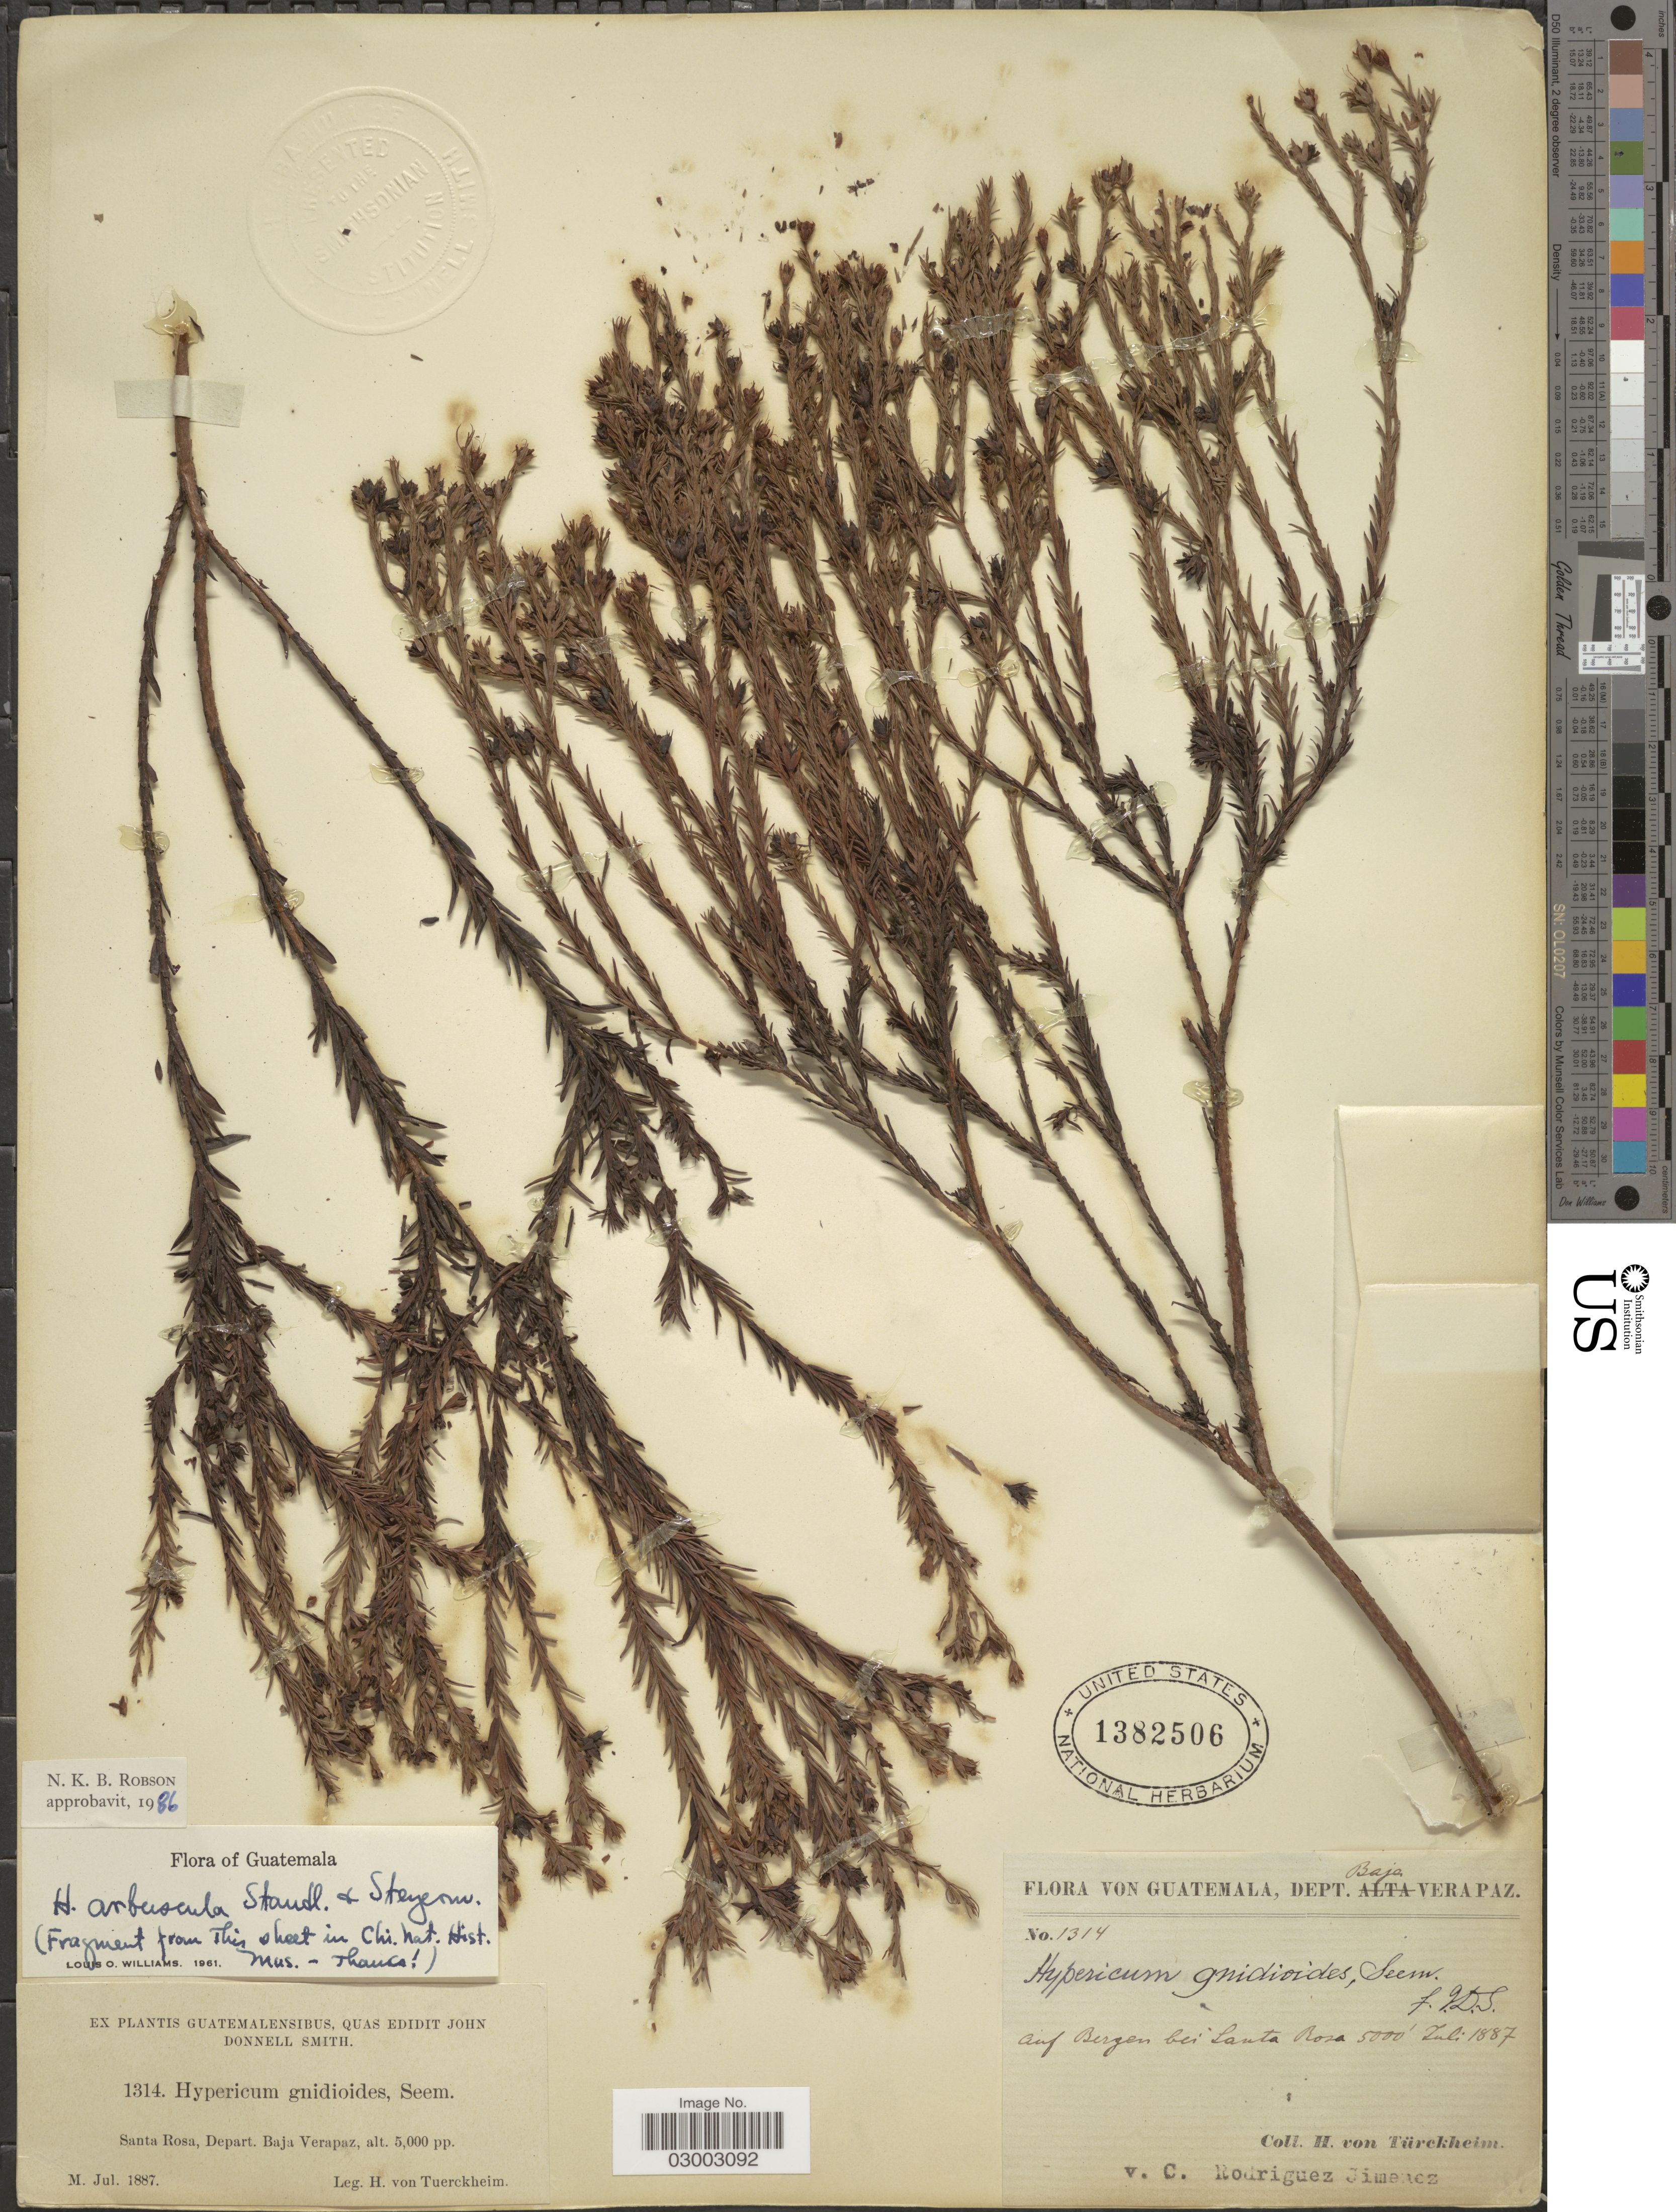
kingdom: Plantae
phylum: Tracheophyta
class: Magnoliopsida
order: Malpighiales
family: Hypericaceae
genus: Hypericum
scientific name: Hypericum arbuscula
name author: Standl. & Steyerm.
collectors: H. von Tuerckheim & C. Rodríguez Jiménez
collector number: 1314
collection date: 1887-07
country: Guatemala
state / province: Baja Verapaz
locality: Santa Rosa, Depart. Baja Verapaz.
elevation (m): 1524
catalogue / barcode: US 1382506